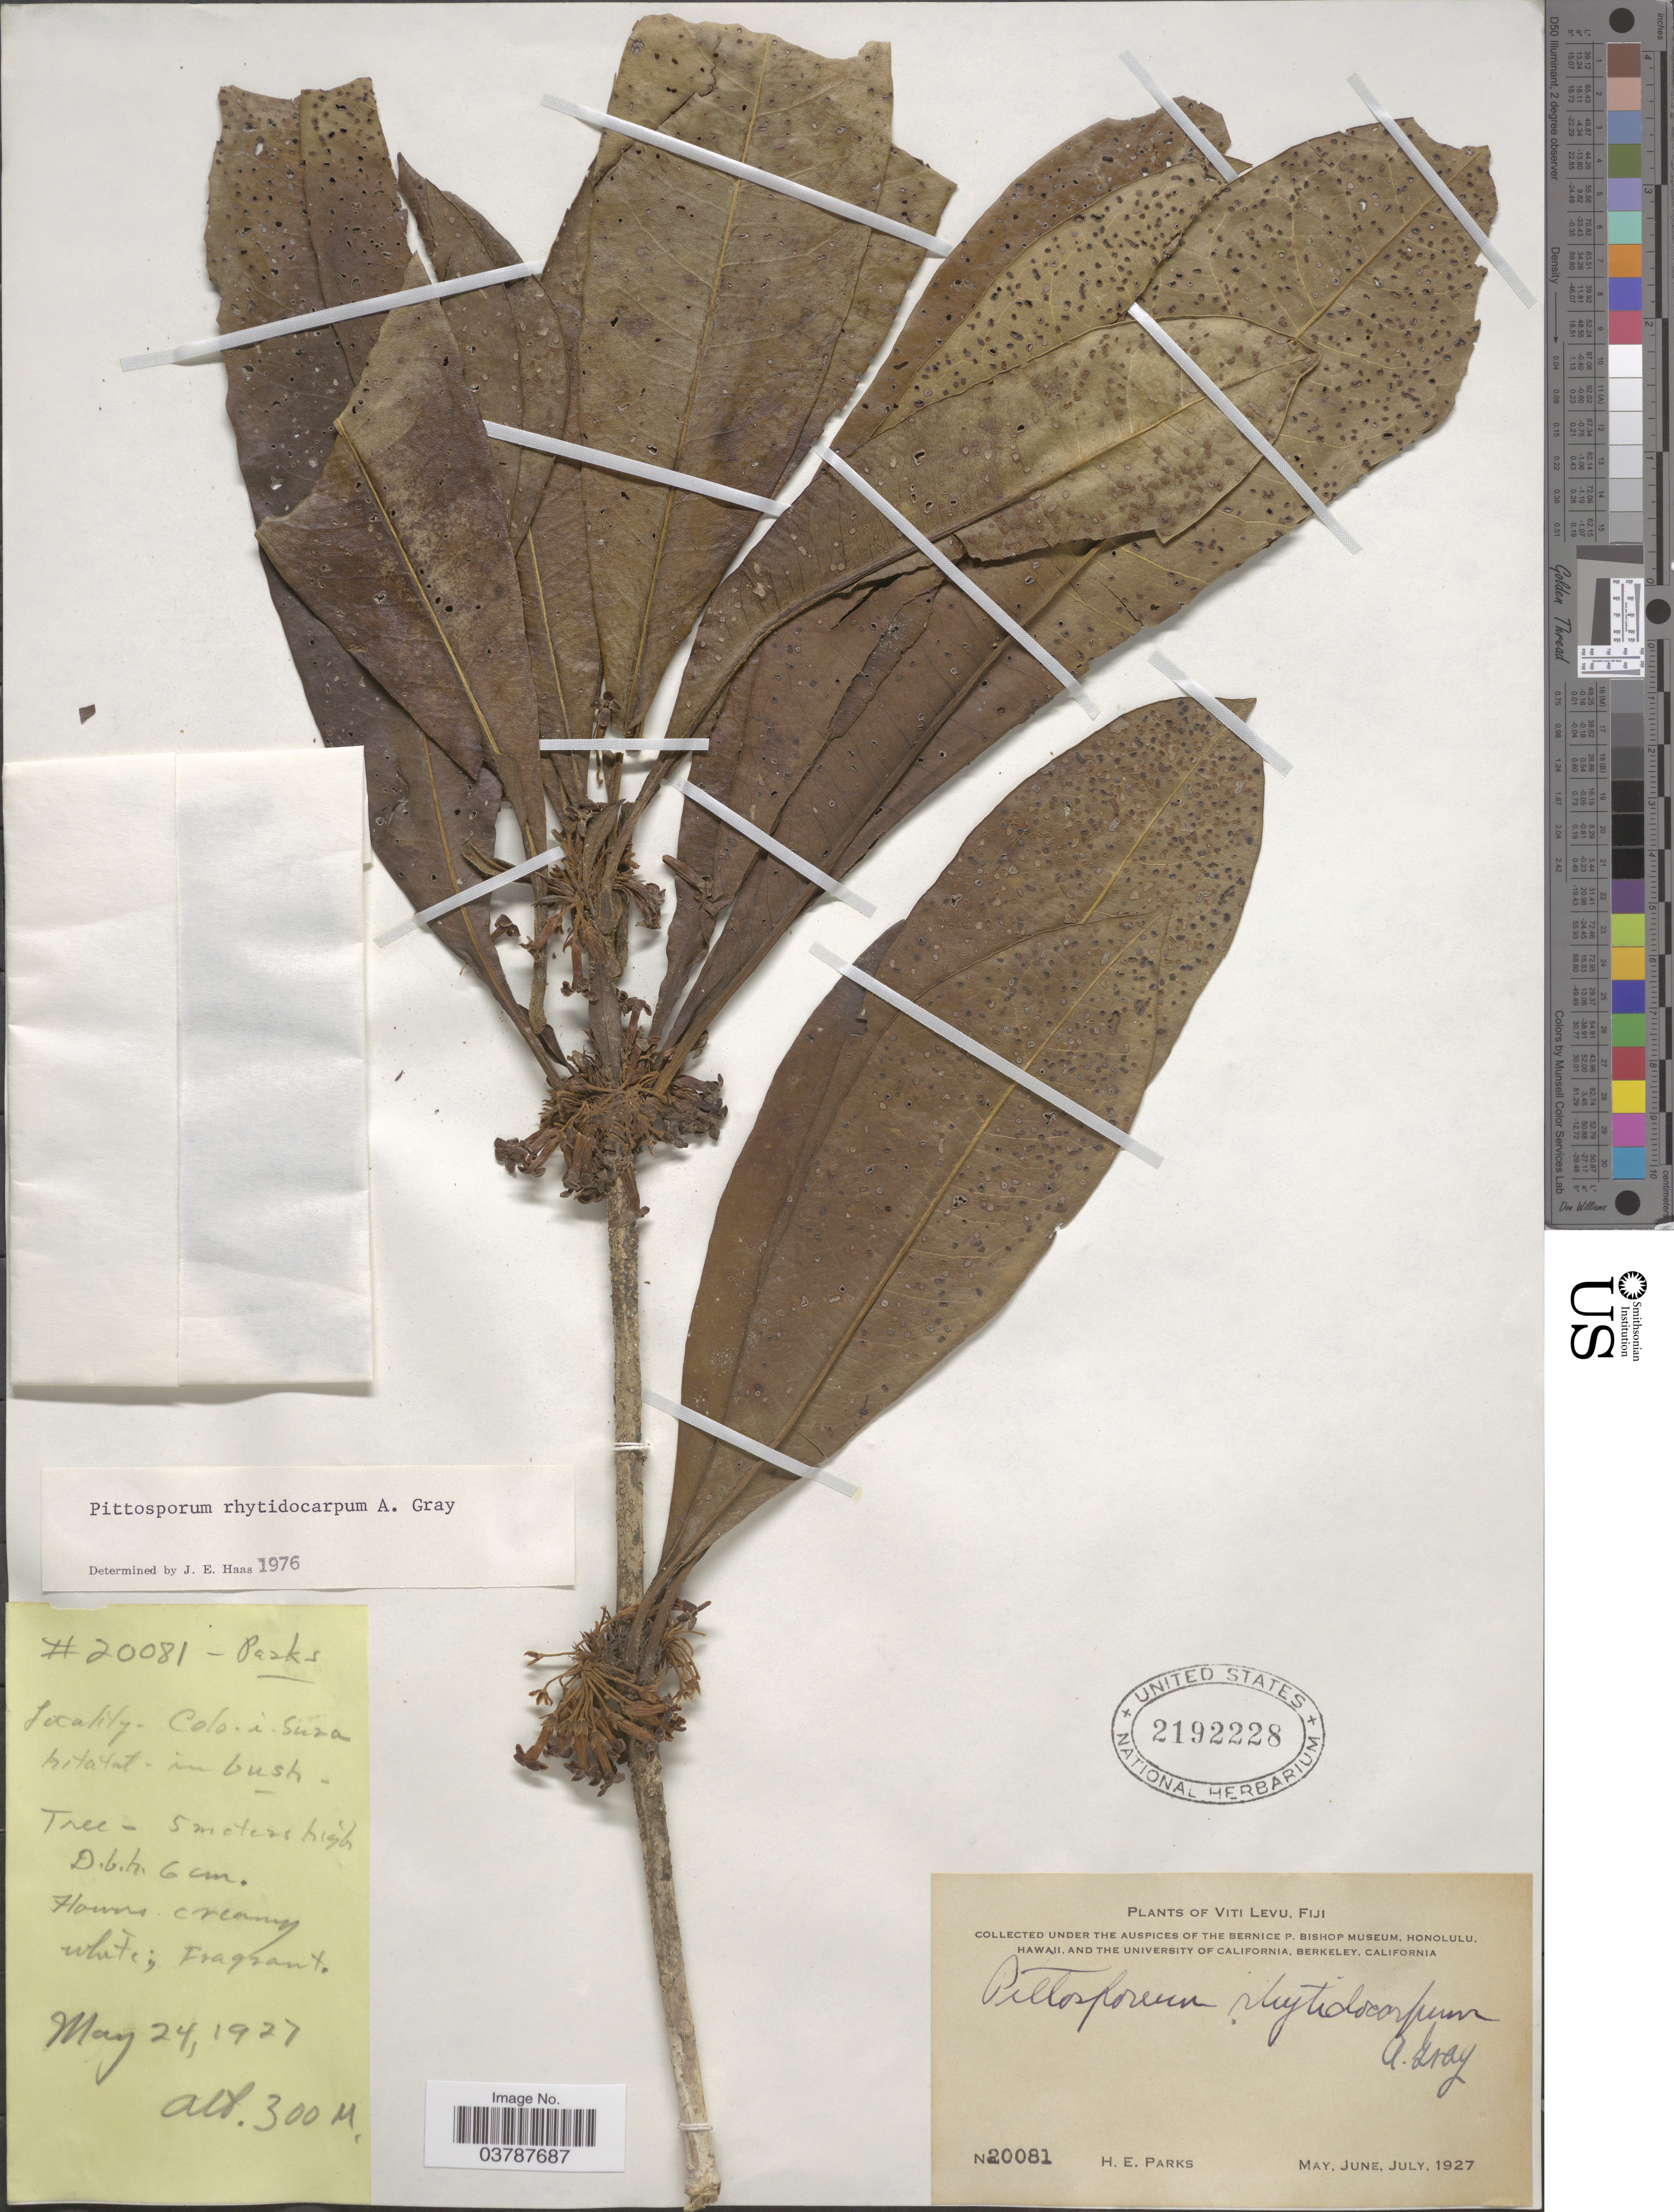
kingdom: Plantae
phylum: Tracheophyta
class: Magnoliopsida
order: Apiales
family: Pittosporaceae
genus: Pittosporum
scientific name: Pittosporum rhytidocarpum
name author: A. Gray in Wilkes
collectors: H. E. Parks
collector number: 20081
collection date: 1927-05-24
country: Fiji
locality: Colo-i-Suza. Viti Levu.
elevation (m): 300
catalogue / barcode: US 2192228